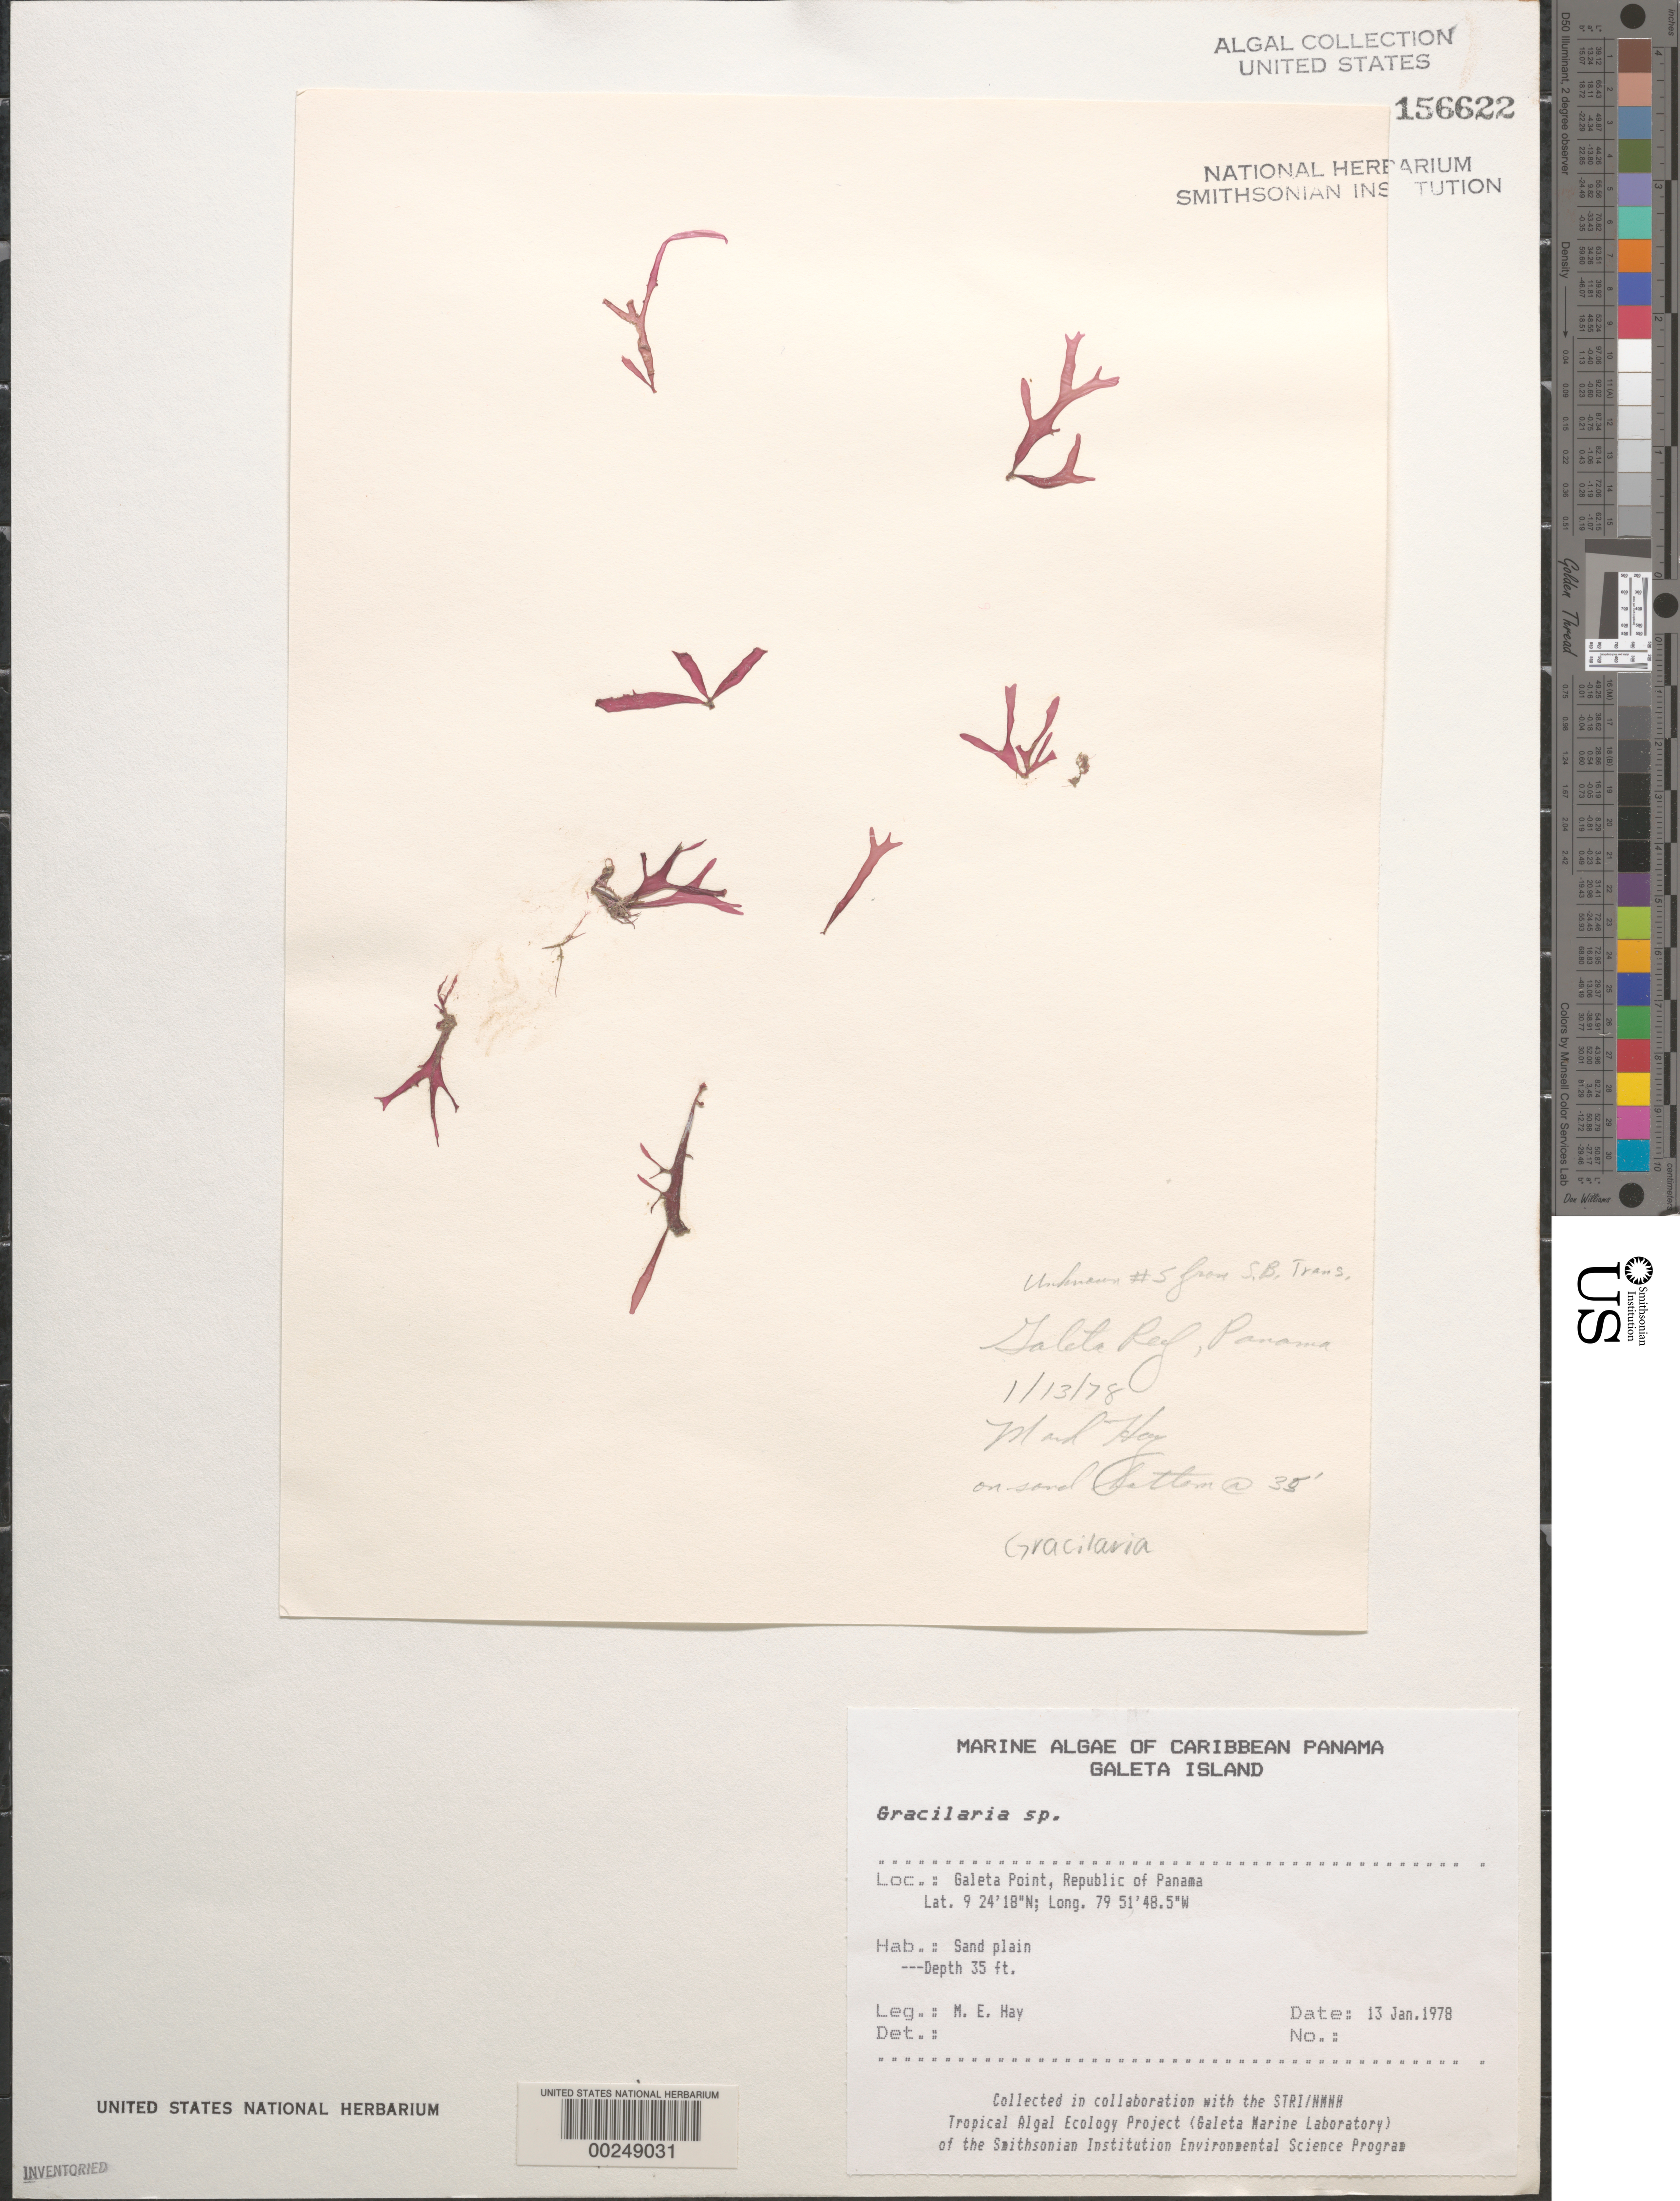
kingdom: Plantae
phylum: Rhodophyta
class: Florideophyceae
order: Gracilariales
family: Gracilariaceae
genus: Gracilaria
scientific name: Gracilaria sp.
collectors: M. E. Hay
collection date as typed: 13 Jan 1978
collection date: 1978-01-13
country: Panama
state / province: Colón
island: Galeta Island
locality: Galeta Point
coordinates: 9 24' 18" N, 79 51' 48.5" W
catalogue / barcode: US 156622